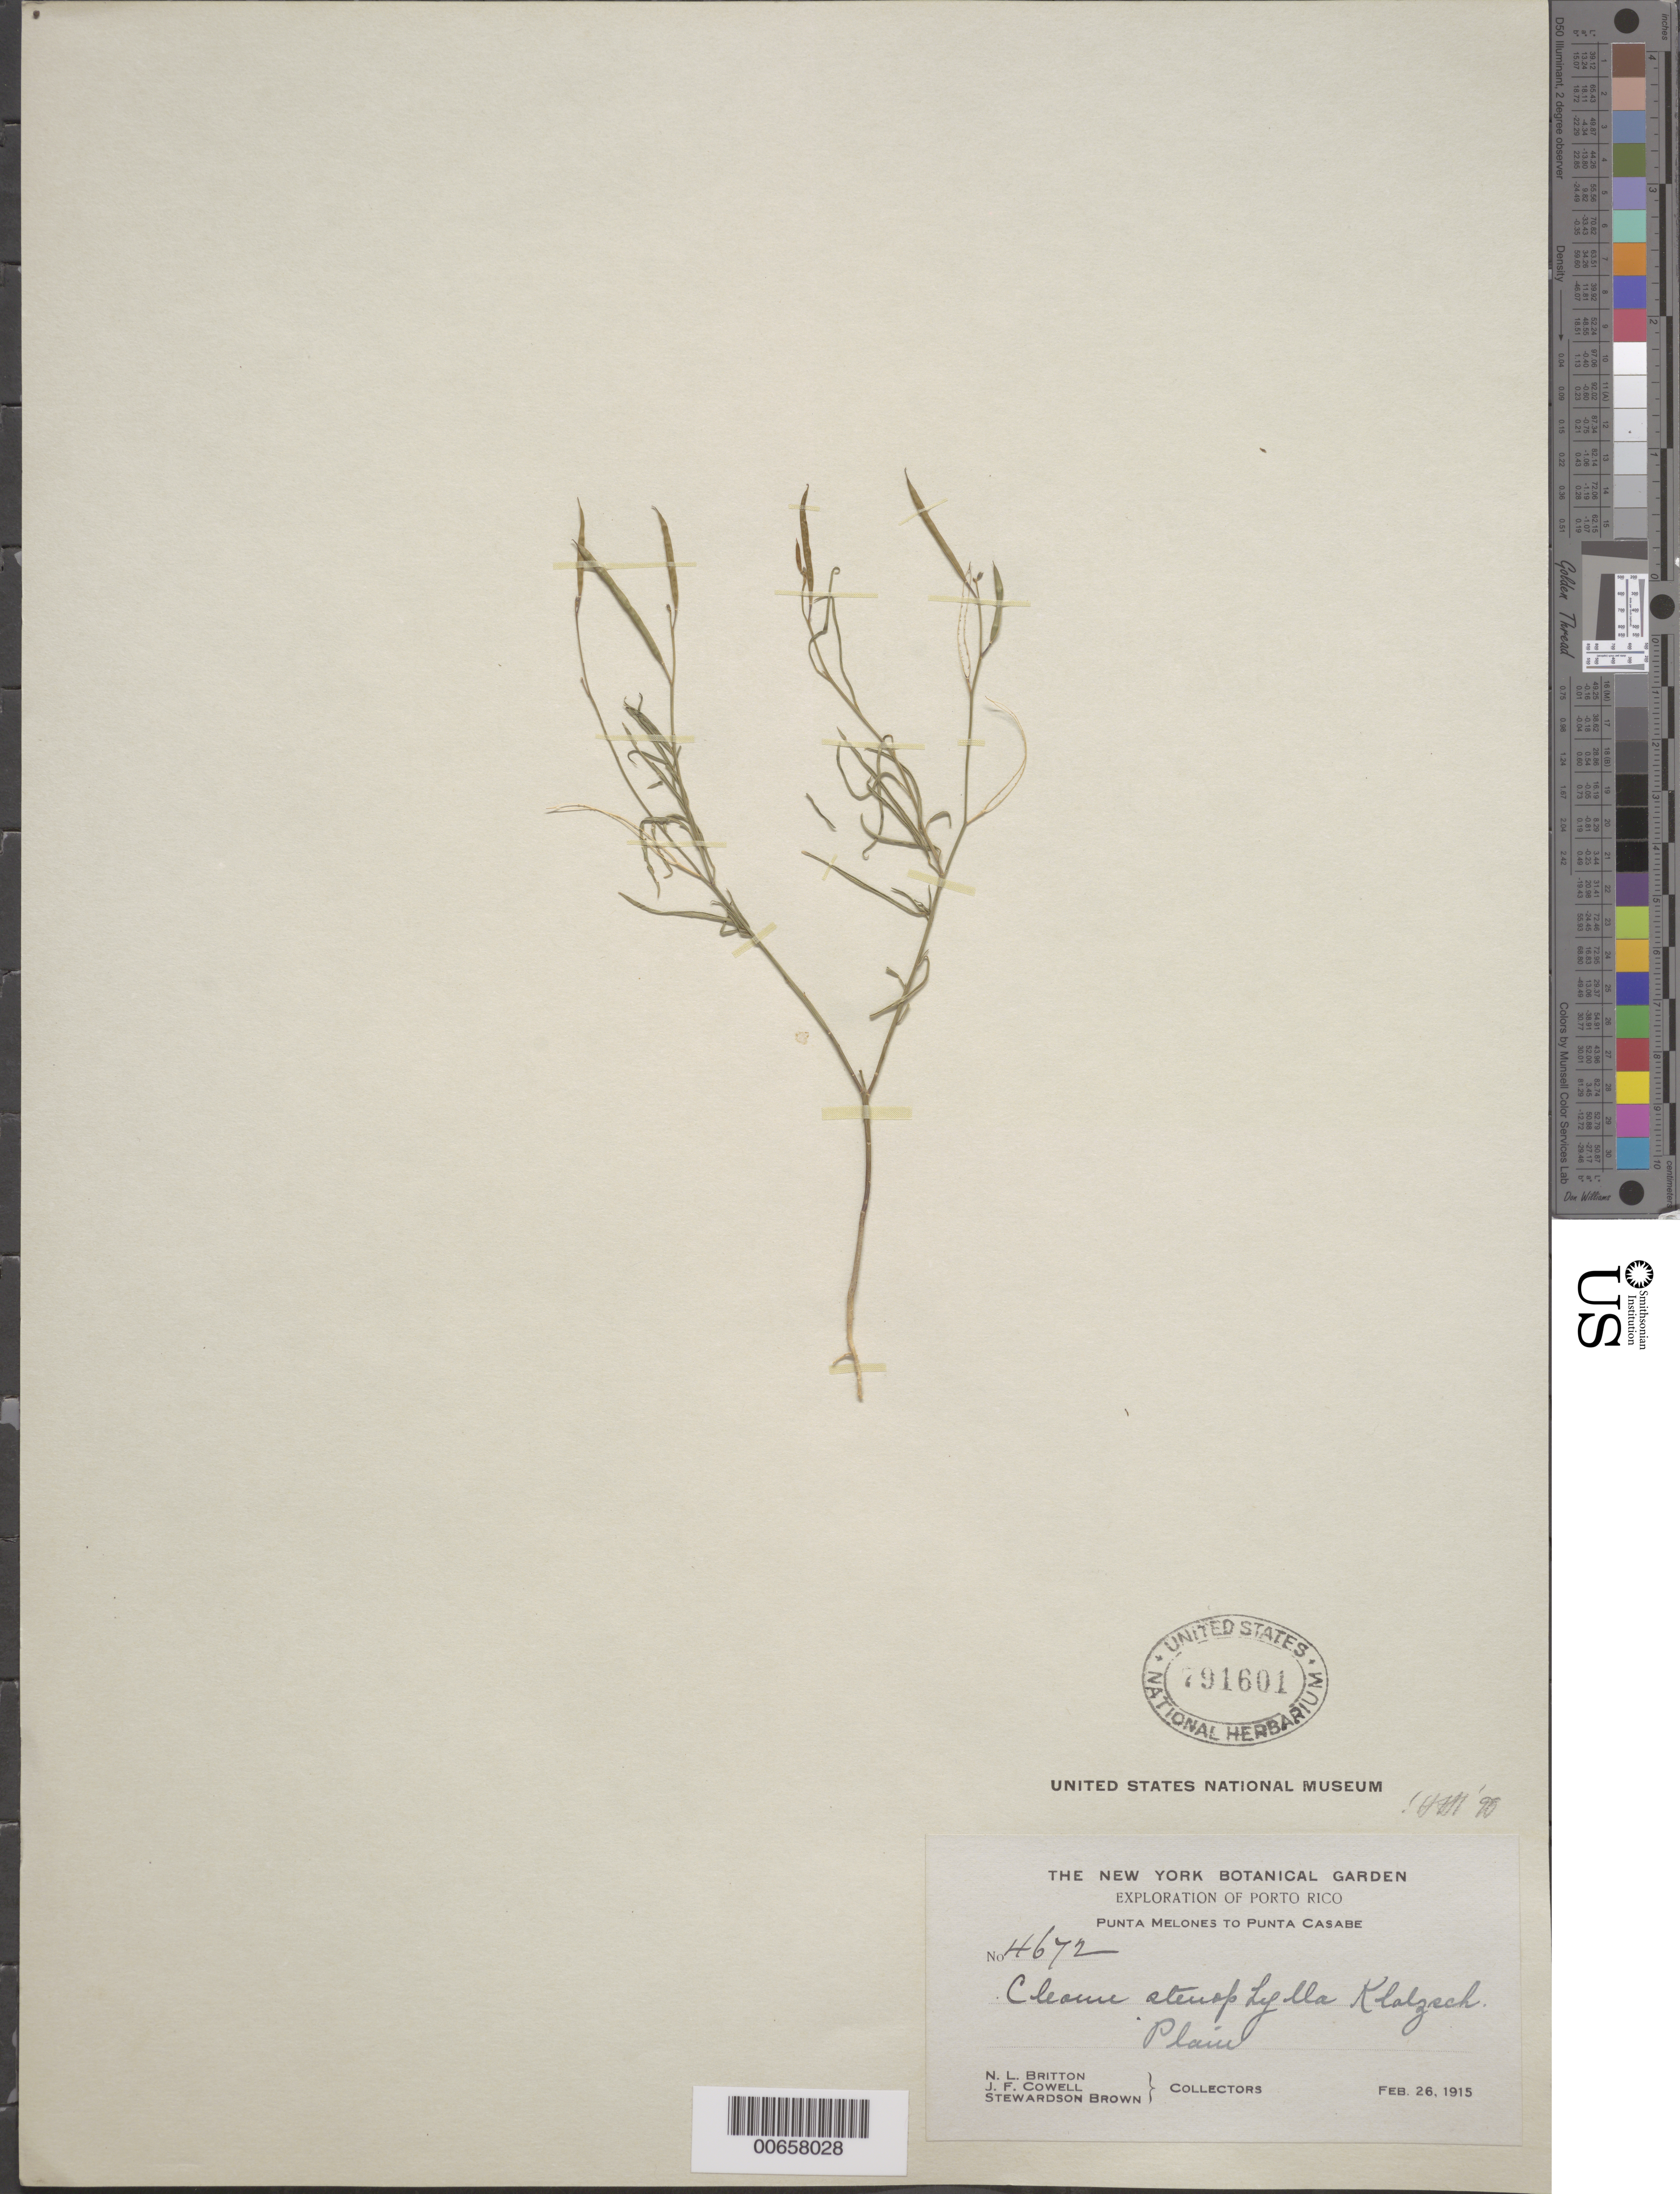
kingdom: Plantae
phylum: Tracheophyta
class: Magnoliopsida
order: Brassicales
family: Cleomaceae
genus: Physostemon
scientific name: Physostemon stenophyllus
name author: (Klotzsch ex Urb.) Iltis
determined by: Strong, M. T., (US), Smithsonian Institution - National Museum of Natural History (UNITED STATES)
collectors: N. Britton, J. F. Cowell & S. Brown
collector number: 4672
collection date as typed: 26 Feb 1915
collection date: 1915-02-26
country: Puerto Rico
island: Greater Antilles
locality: Punta Melones to Punta Casabe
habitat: Plain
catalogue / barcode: US 791601